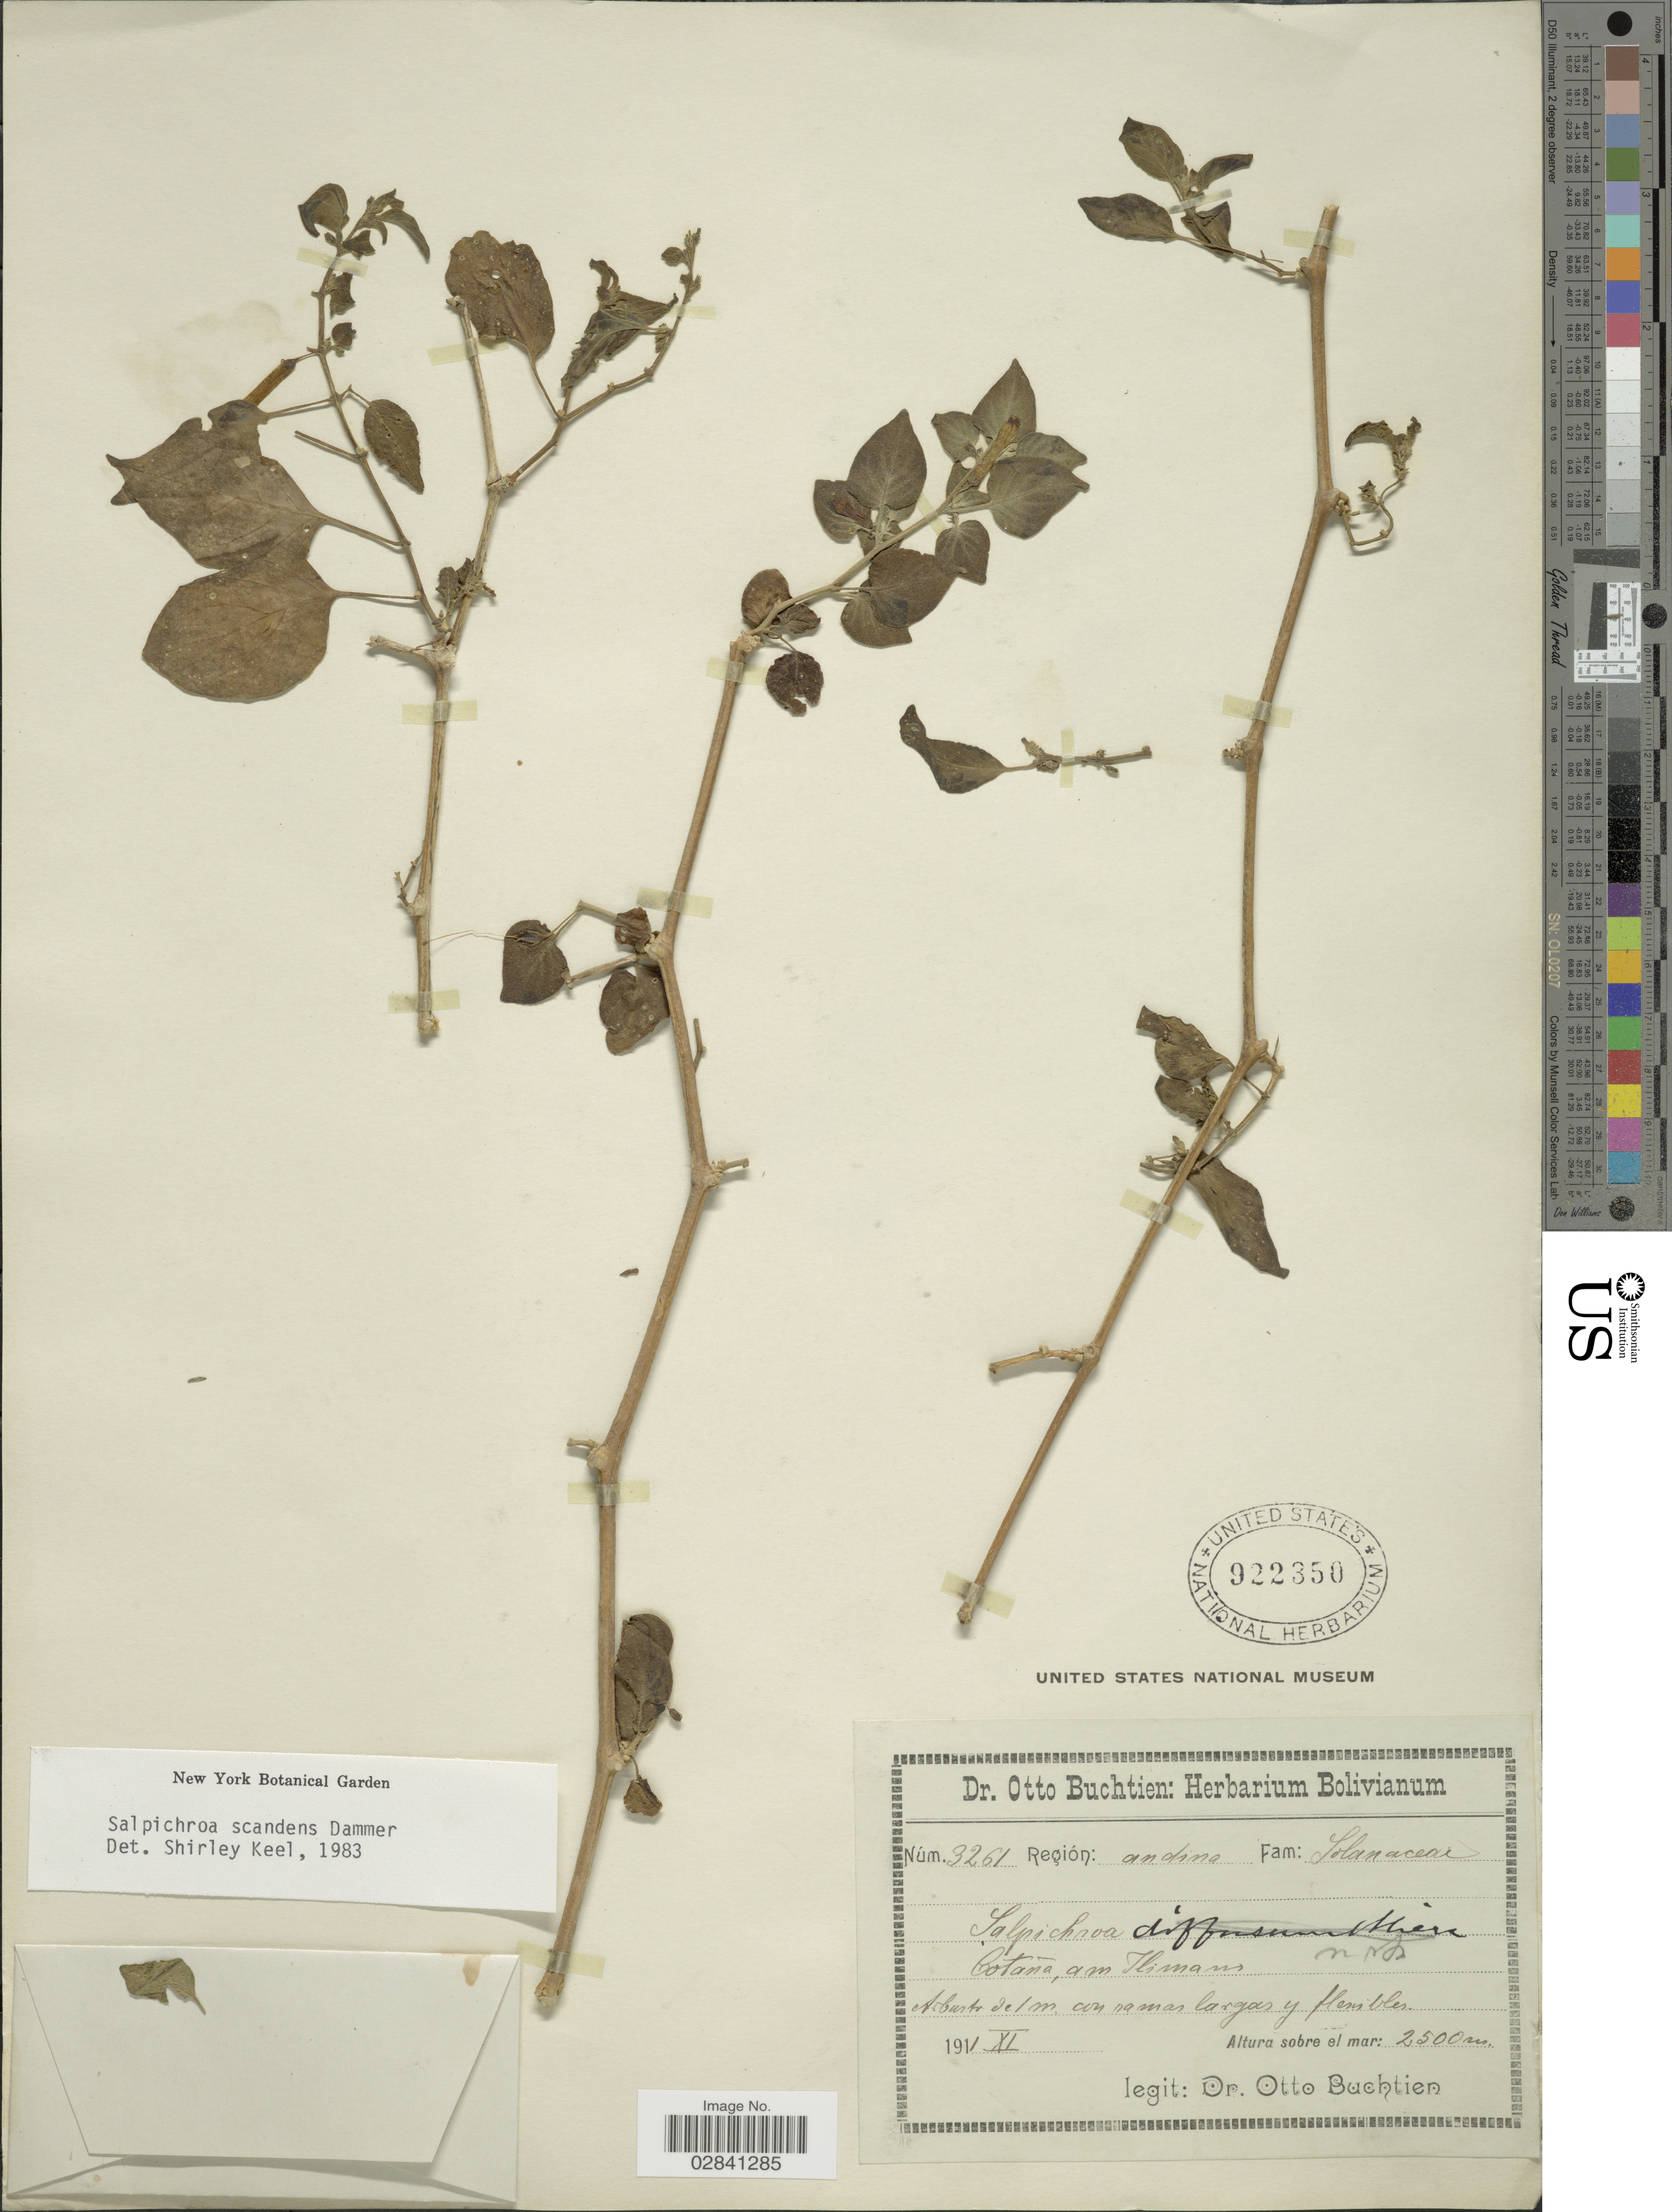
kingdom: Plantae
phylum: Tracheophyta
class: Magnoliopsida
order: Solanales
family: Solanaceae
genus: Salpichroa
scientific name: Salpichroa scandens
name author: Dammer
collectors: O. Buchtien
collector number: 3261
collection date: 1911-11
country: Bolivia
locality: Región: Andina. Cotana, am Ilimans.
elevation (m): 2500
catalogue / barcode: US 922350